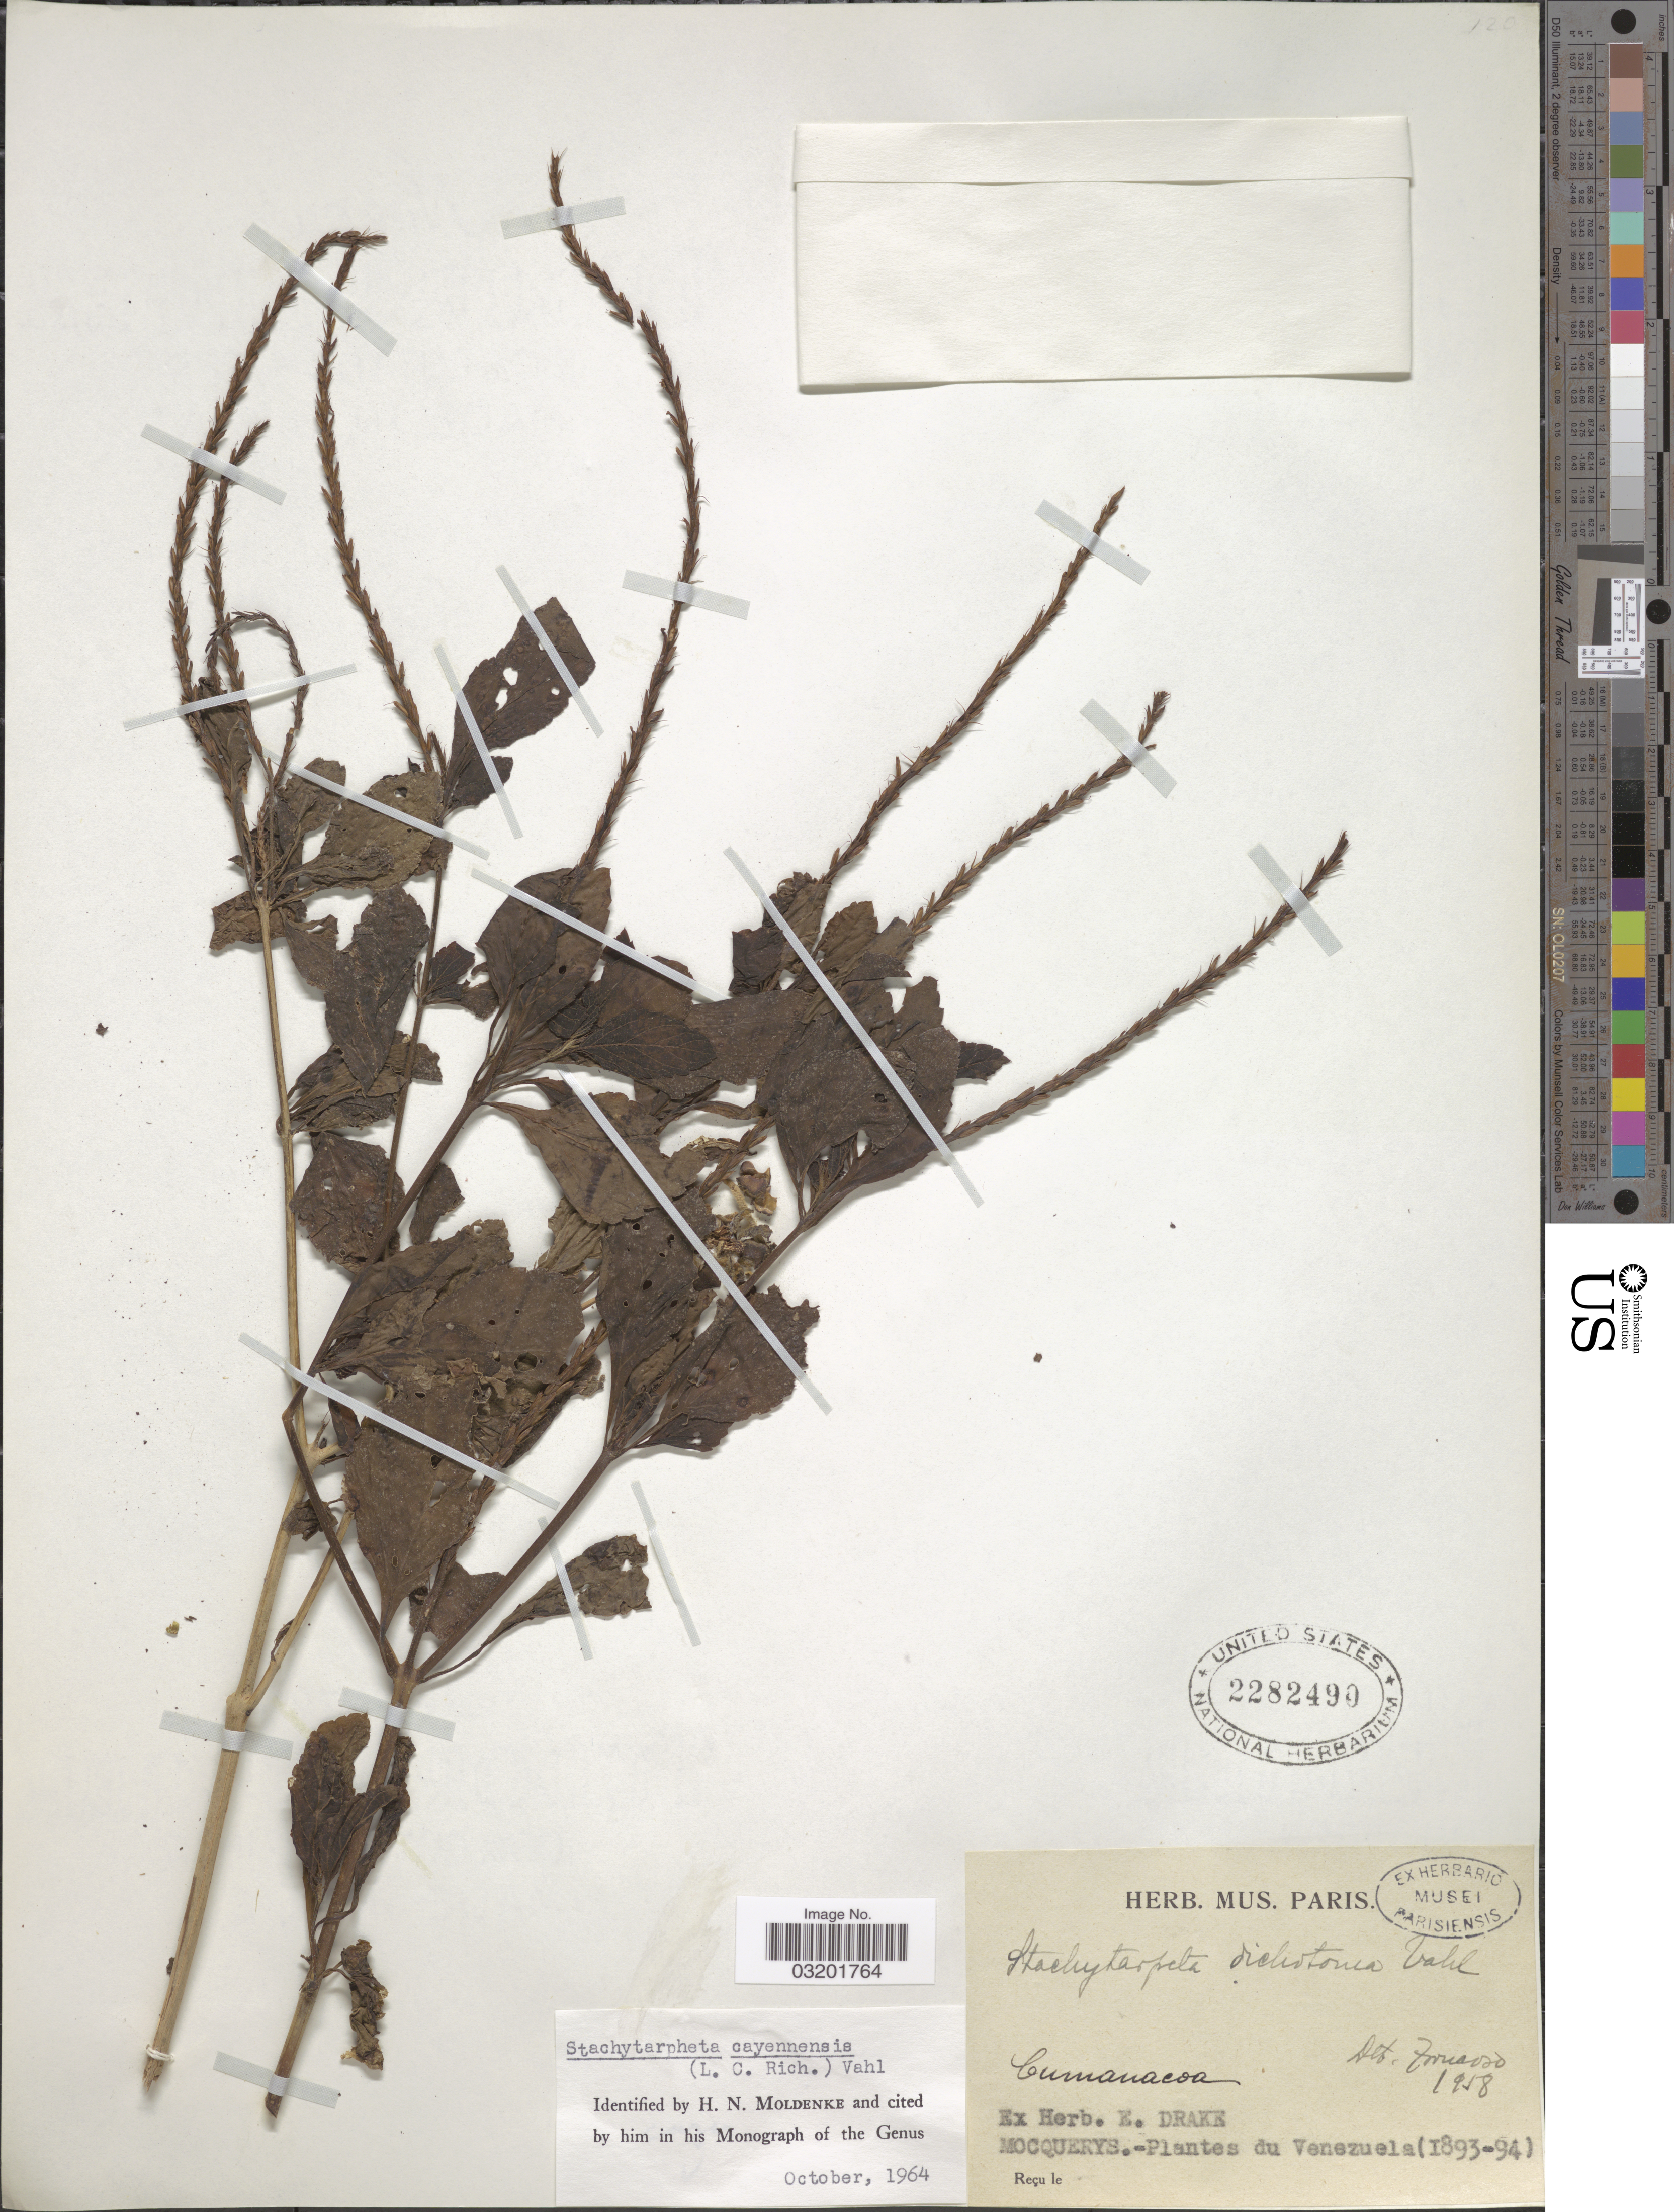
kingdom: Plantae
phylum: Tracheophyta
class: Magnoliopsida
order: Lamiales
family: Verbenaceae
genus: Stachytarpheta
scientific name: Stachytarpheta cayennensis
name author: (Rich.) Vahl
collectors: A. Mocquerys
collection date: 1893/1894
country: Venezuela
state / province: Sucre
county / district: Montes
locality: Cumanacoa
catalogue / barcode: US 2282490